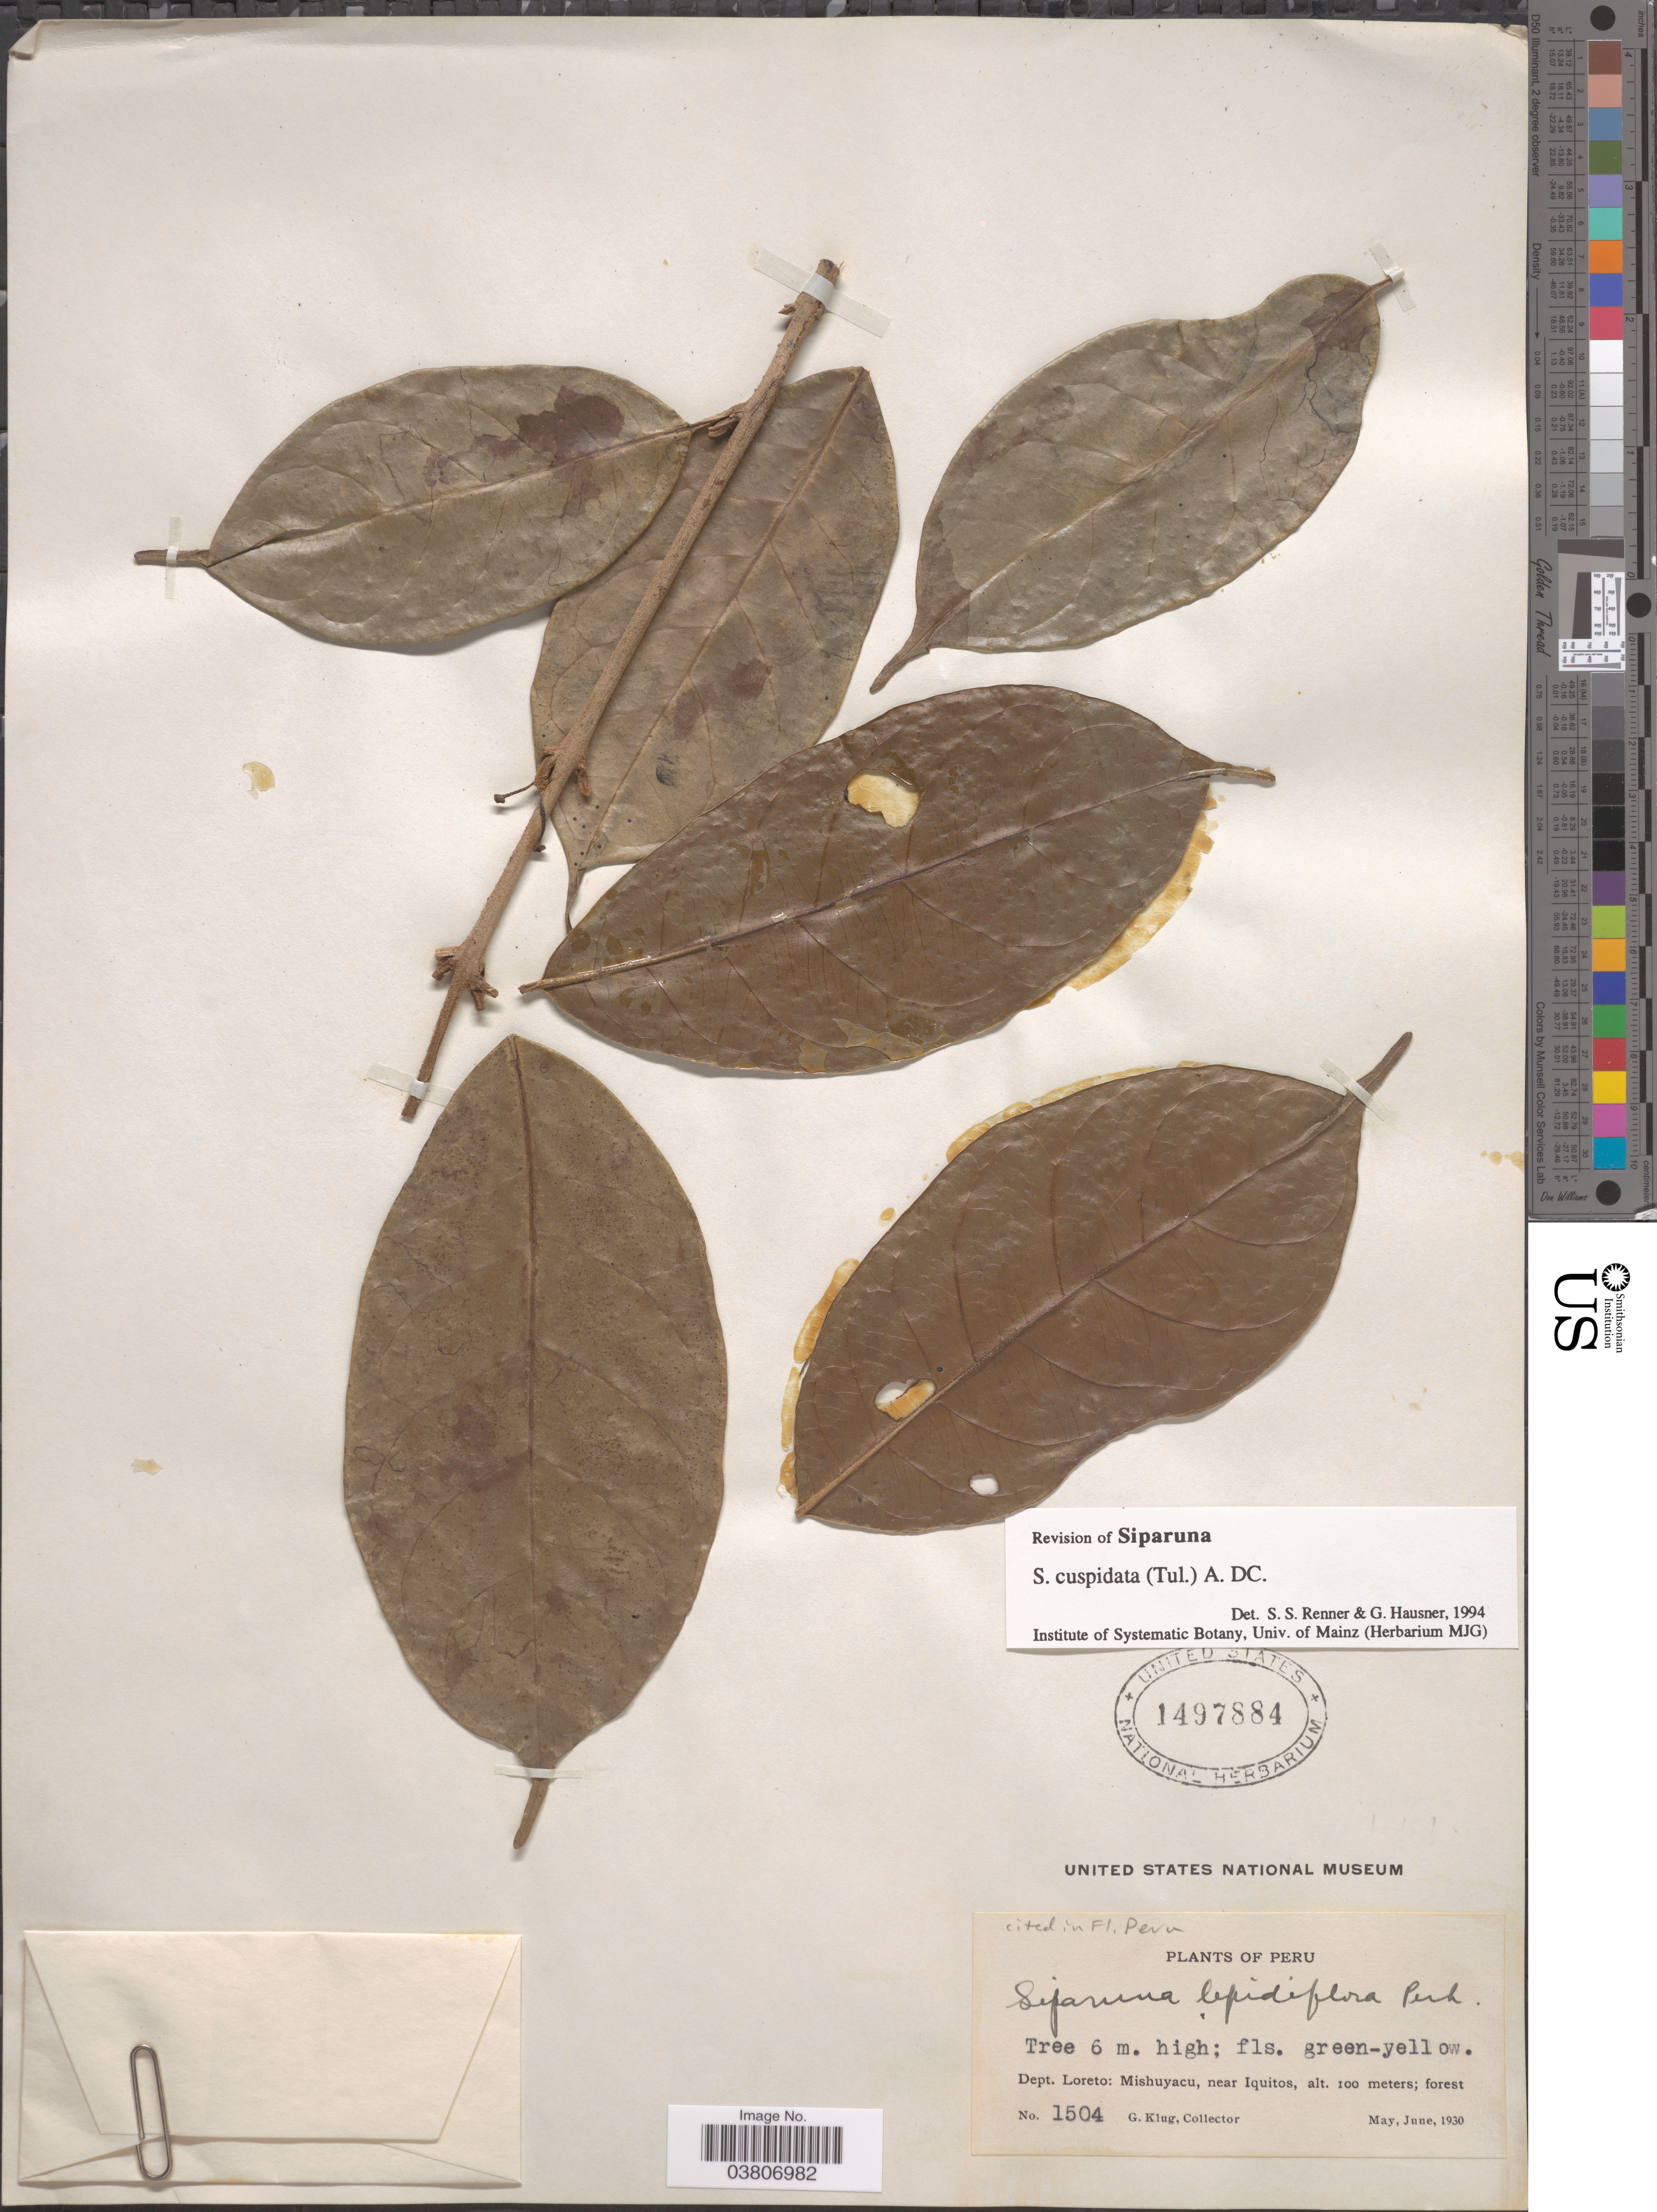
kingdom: Plantae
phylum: Tracheophyta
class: Magnoliopsida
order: Laurales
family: Siparunaceae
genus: Siparuna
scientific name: Siparuna cuspidata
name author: (Tul.) A. DC.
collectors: G. Klug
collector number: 1504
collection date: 1930-05/1930-06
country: Peru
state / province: Loreto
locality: Dept. Loreto: Mishuyacu, near Iquitos.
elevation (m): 100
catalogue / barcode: US 1497884